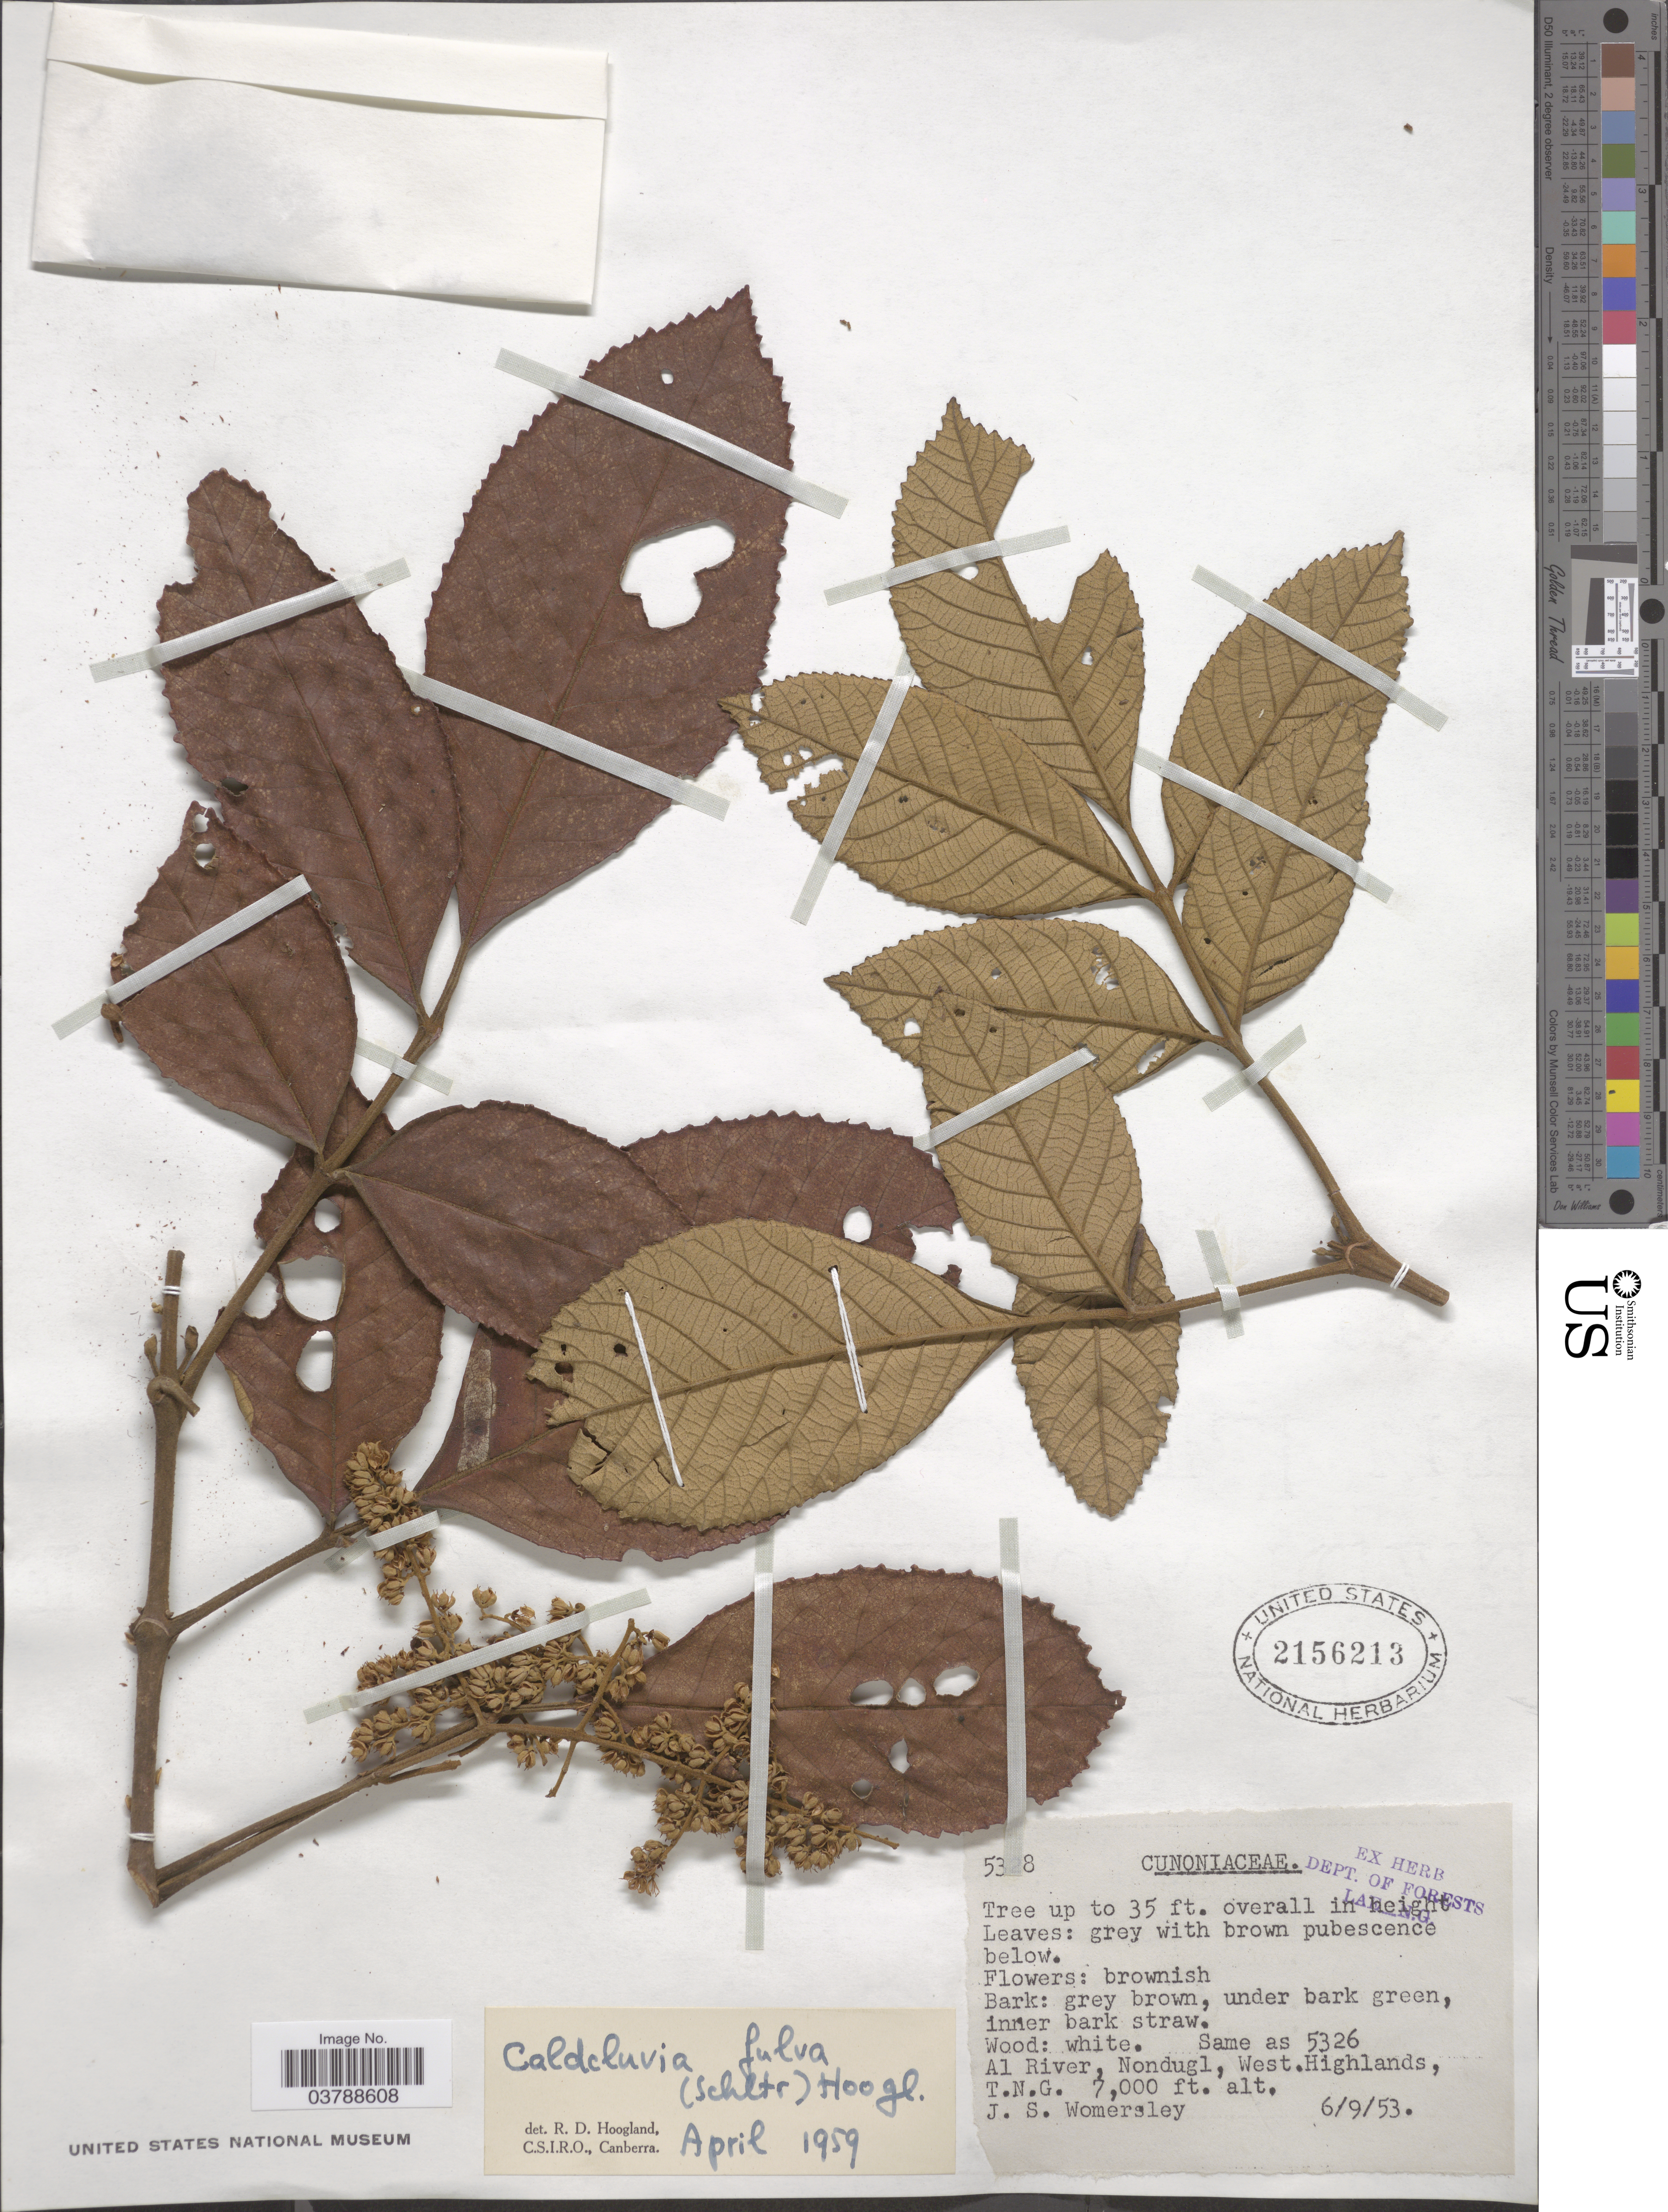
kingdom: Plantae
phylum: Tracheophyta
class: Magnoliopsida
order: Oxalidales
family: Cunoniaceae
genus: Caldcluvia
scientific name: Caldcluvia fulva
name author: (Schltr.) Hoogland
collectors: J. S. Womersley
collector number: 5328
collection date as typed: Transcribed d/m/y: 6/9/53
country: Papua New Guinea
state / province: Western Highlands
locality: Al River, Nondugl, West. Highlands, T.N.G.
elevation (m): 2134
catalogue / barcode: US 2156213